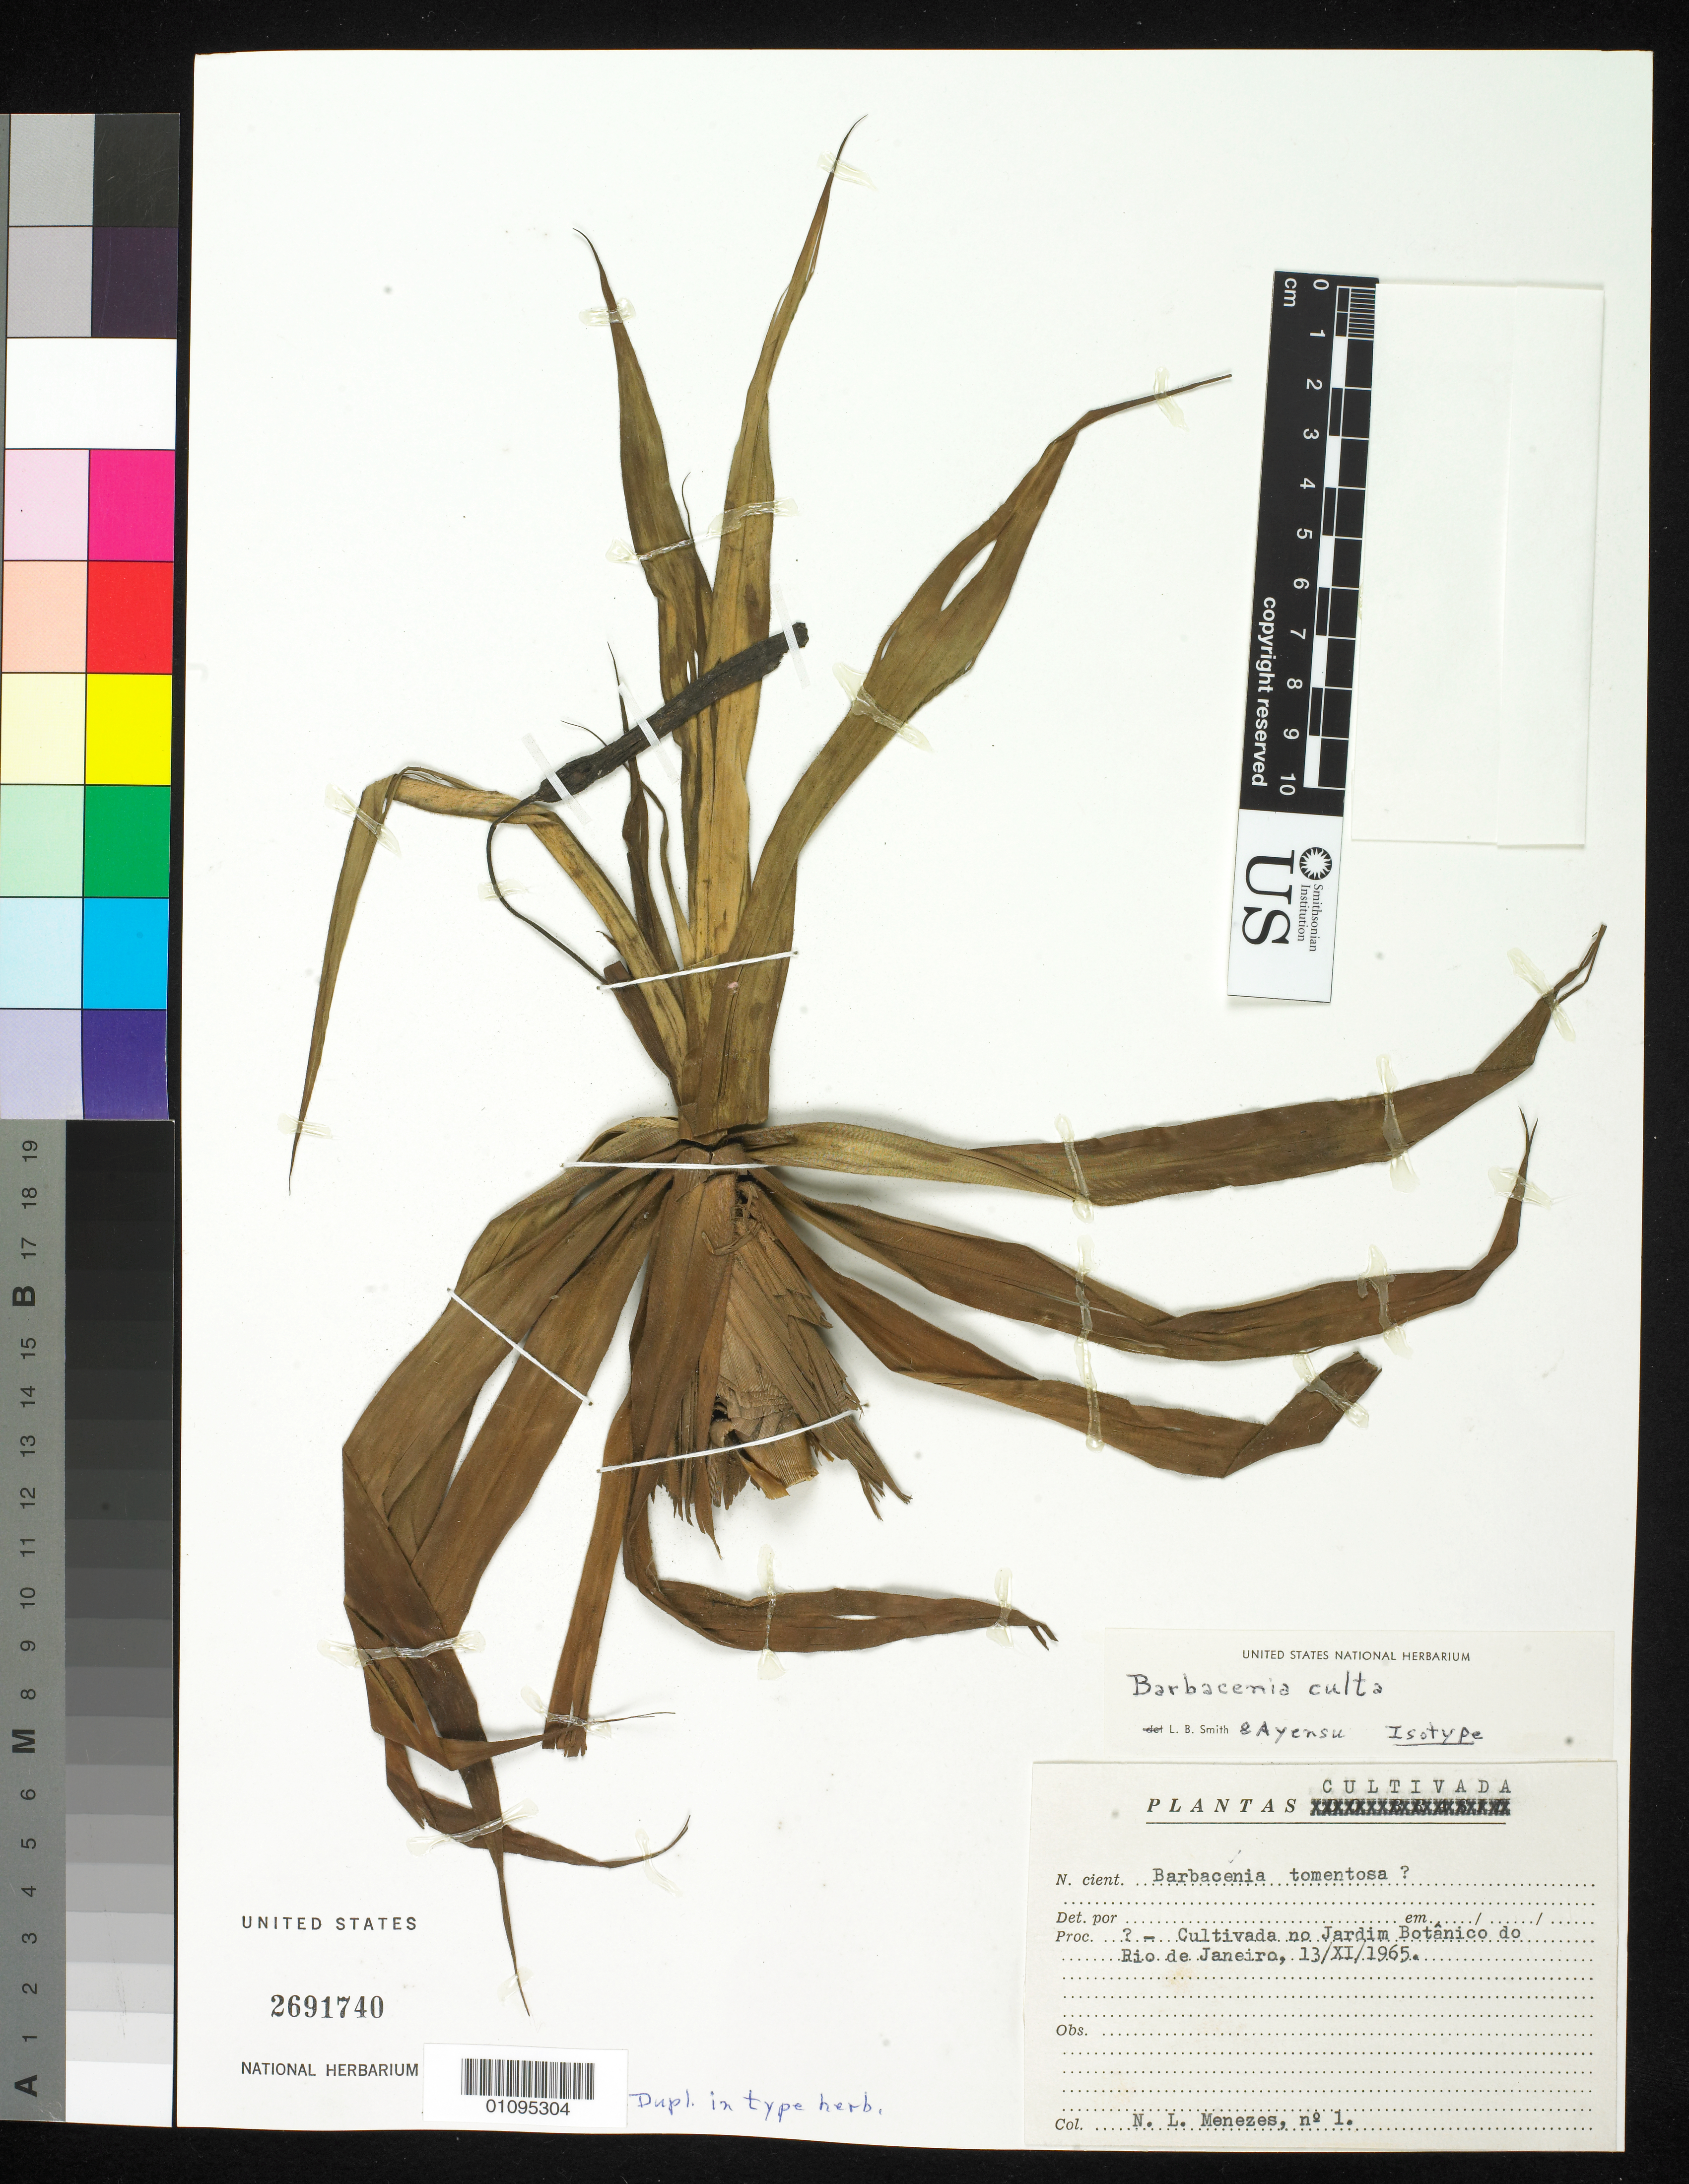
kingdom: Plantae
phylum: Tracheophyta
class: Liliopsida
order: Pandanales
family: Velloziaceae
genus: Barbacenia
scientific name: Barbacenia culta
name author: L.B. Sm. & Ayensu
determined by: Smith, Lyman B., (US), NMNH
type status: Isotype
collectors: N. L. Menezes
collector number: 1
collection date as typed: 13 Nov 1965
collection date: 1965-11-13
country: Brazil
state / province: Rio de Janeiro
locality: Cultivated in Jardim Botanico of Rio de Janeiro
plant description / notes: Cultivated, Jardim Botanico do Rio de Janeiro.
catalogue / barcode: US 2691740